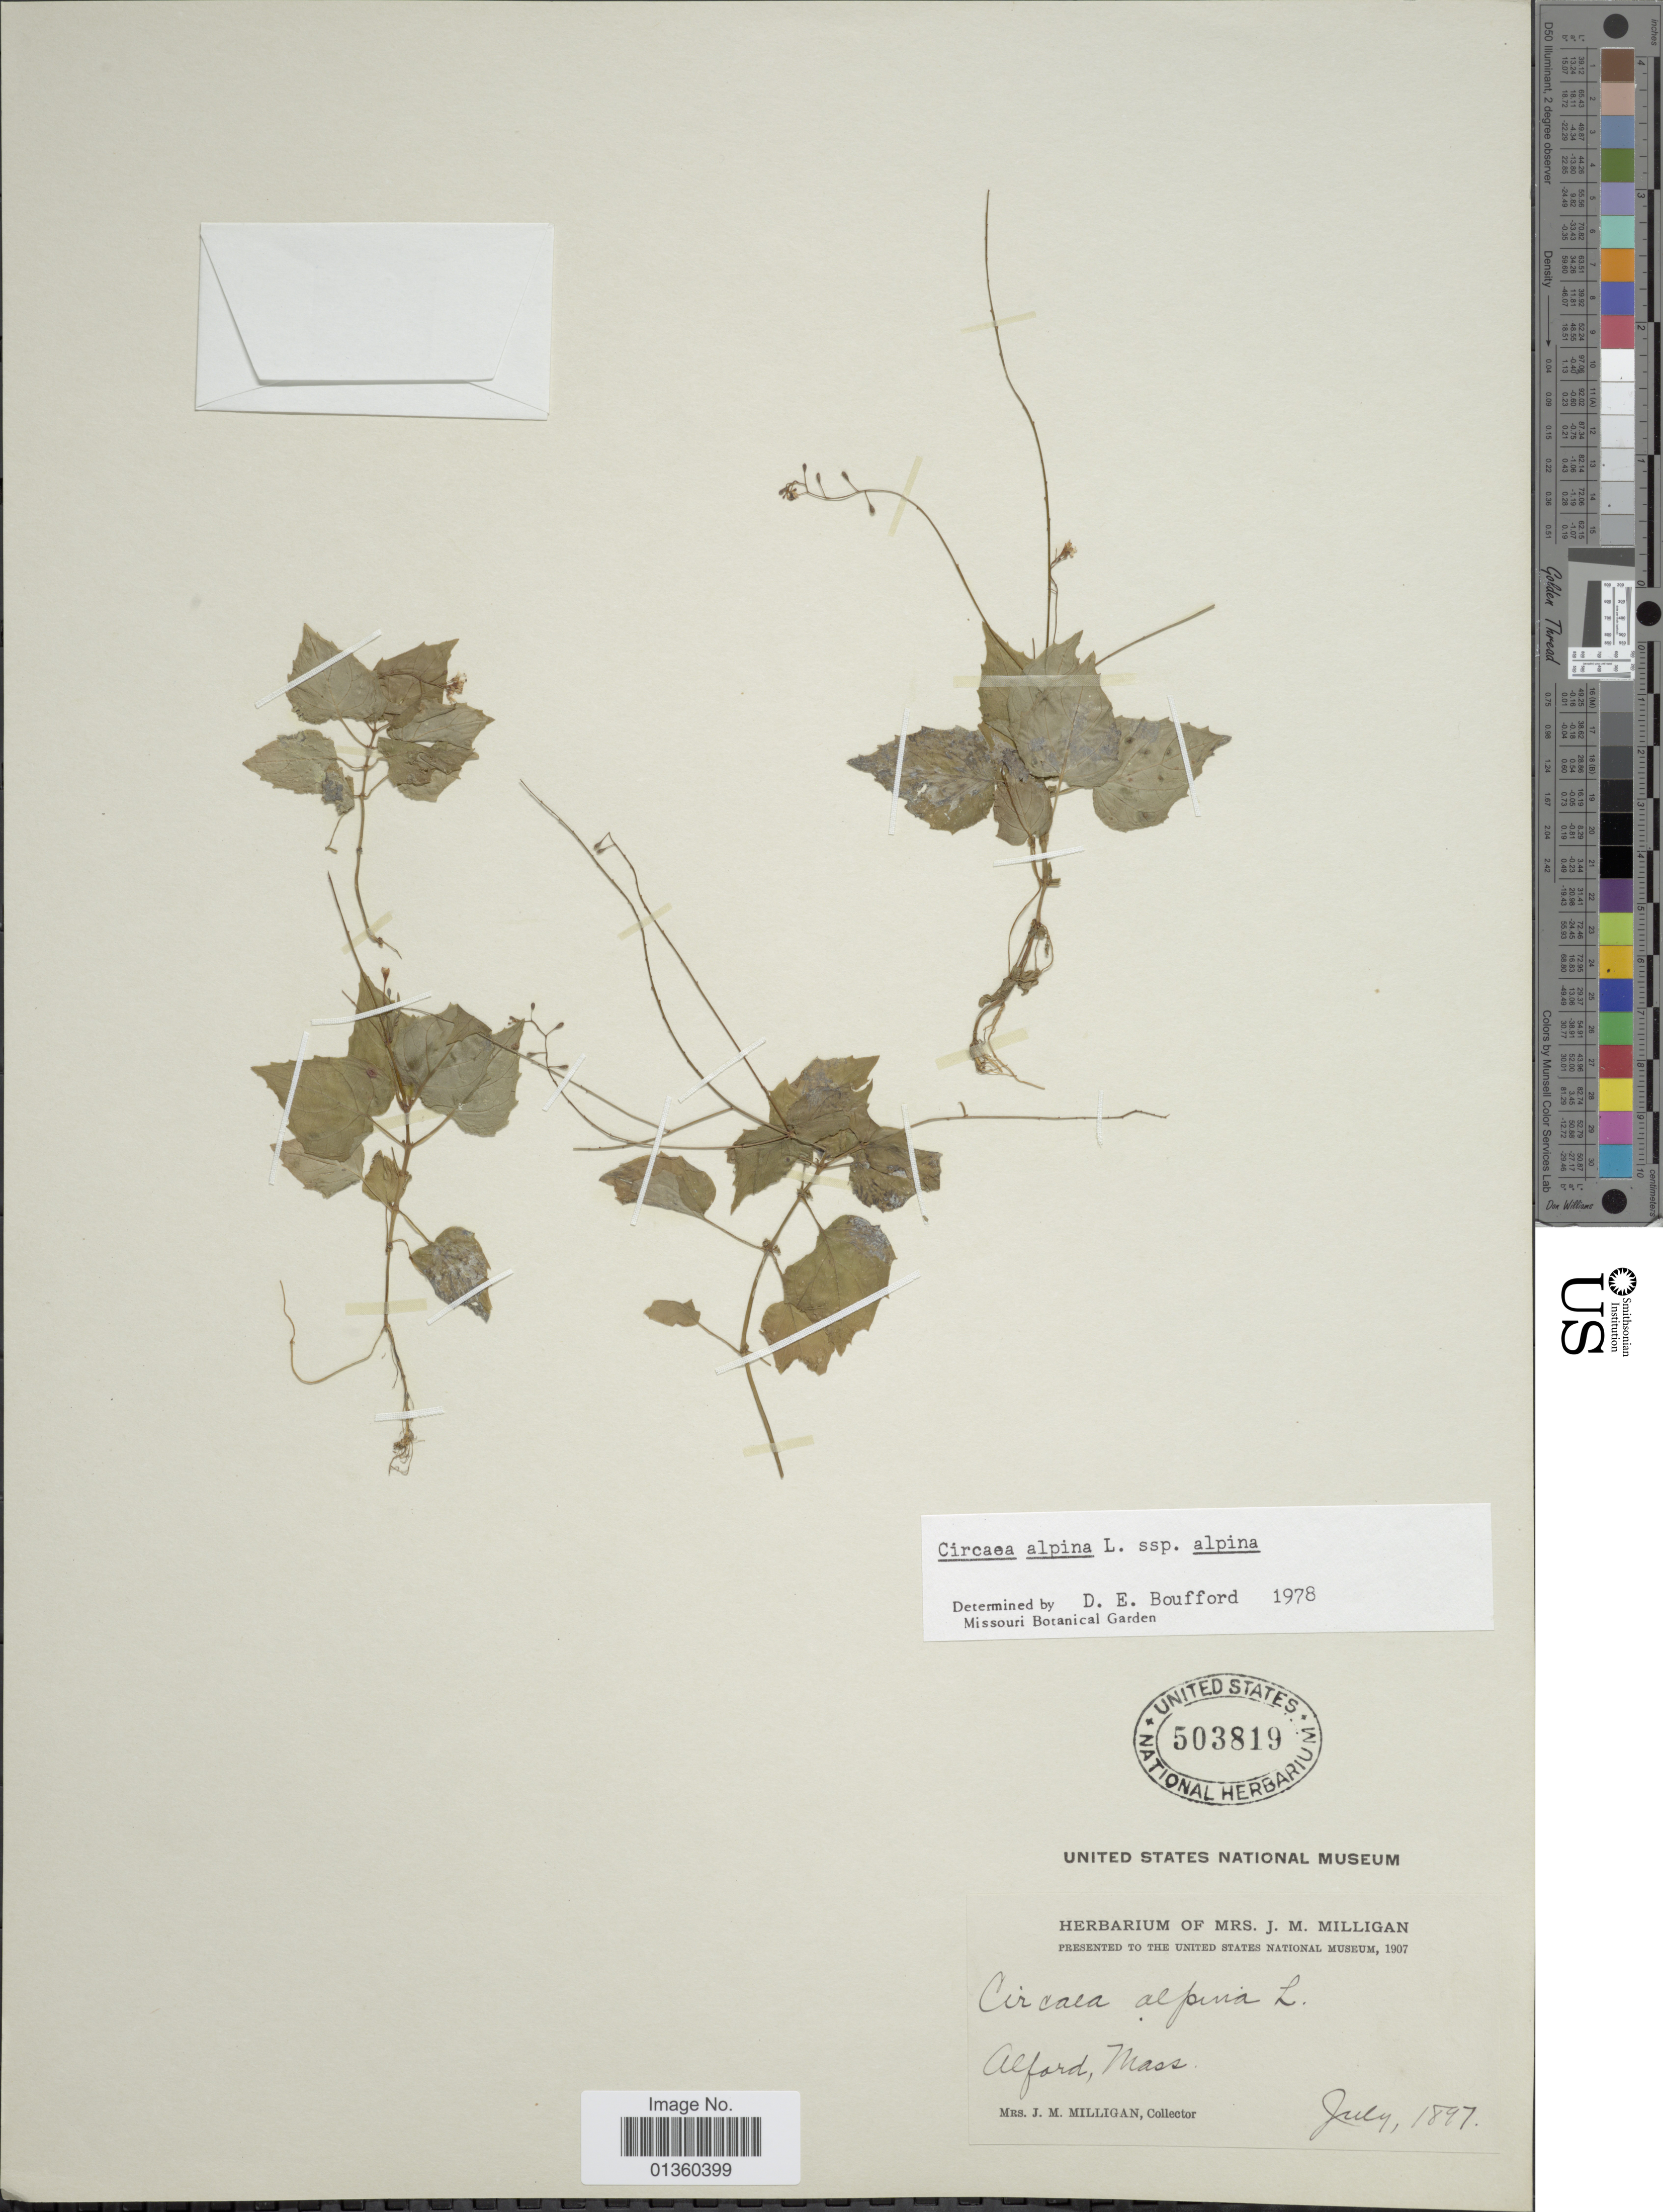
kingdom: Plantae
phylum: Tracheophyta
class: Magnoliopsida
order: Myrtales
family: Onagraceae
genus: Circaea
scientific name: Circaea alpina subsp. alpina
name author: L.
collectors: J. M. Milligan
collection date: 1897-07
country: United States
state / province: Massachusetts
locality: Alford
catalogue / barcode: US 503819